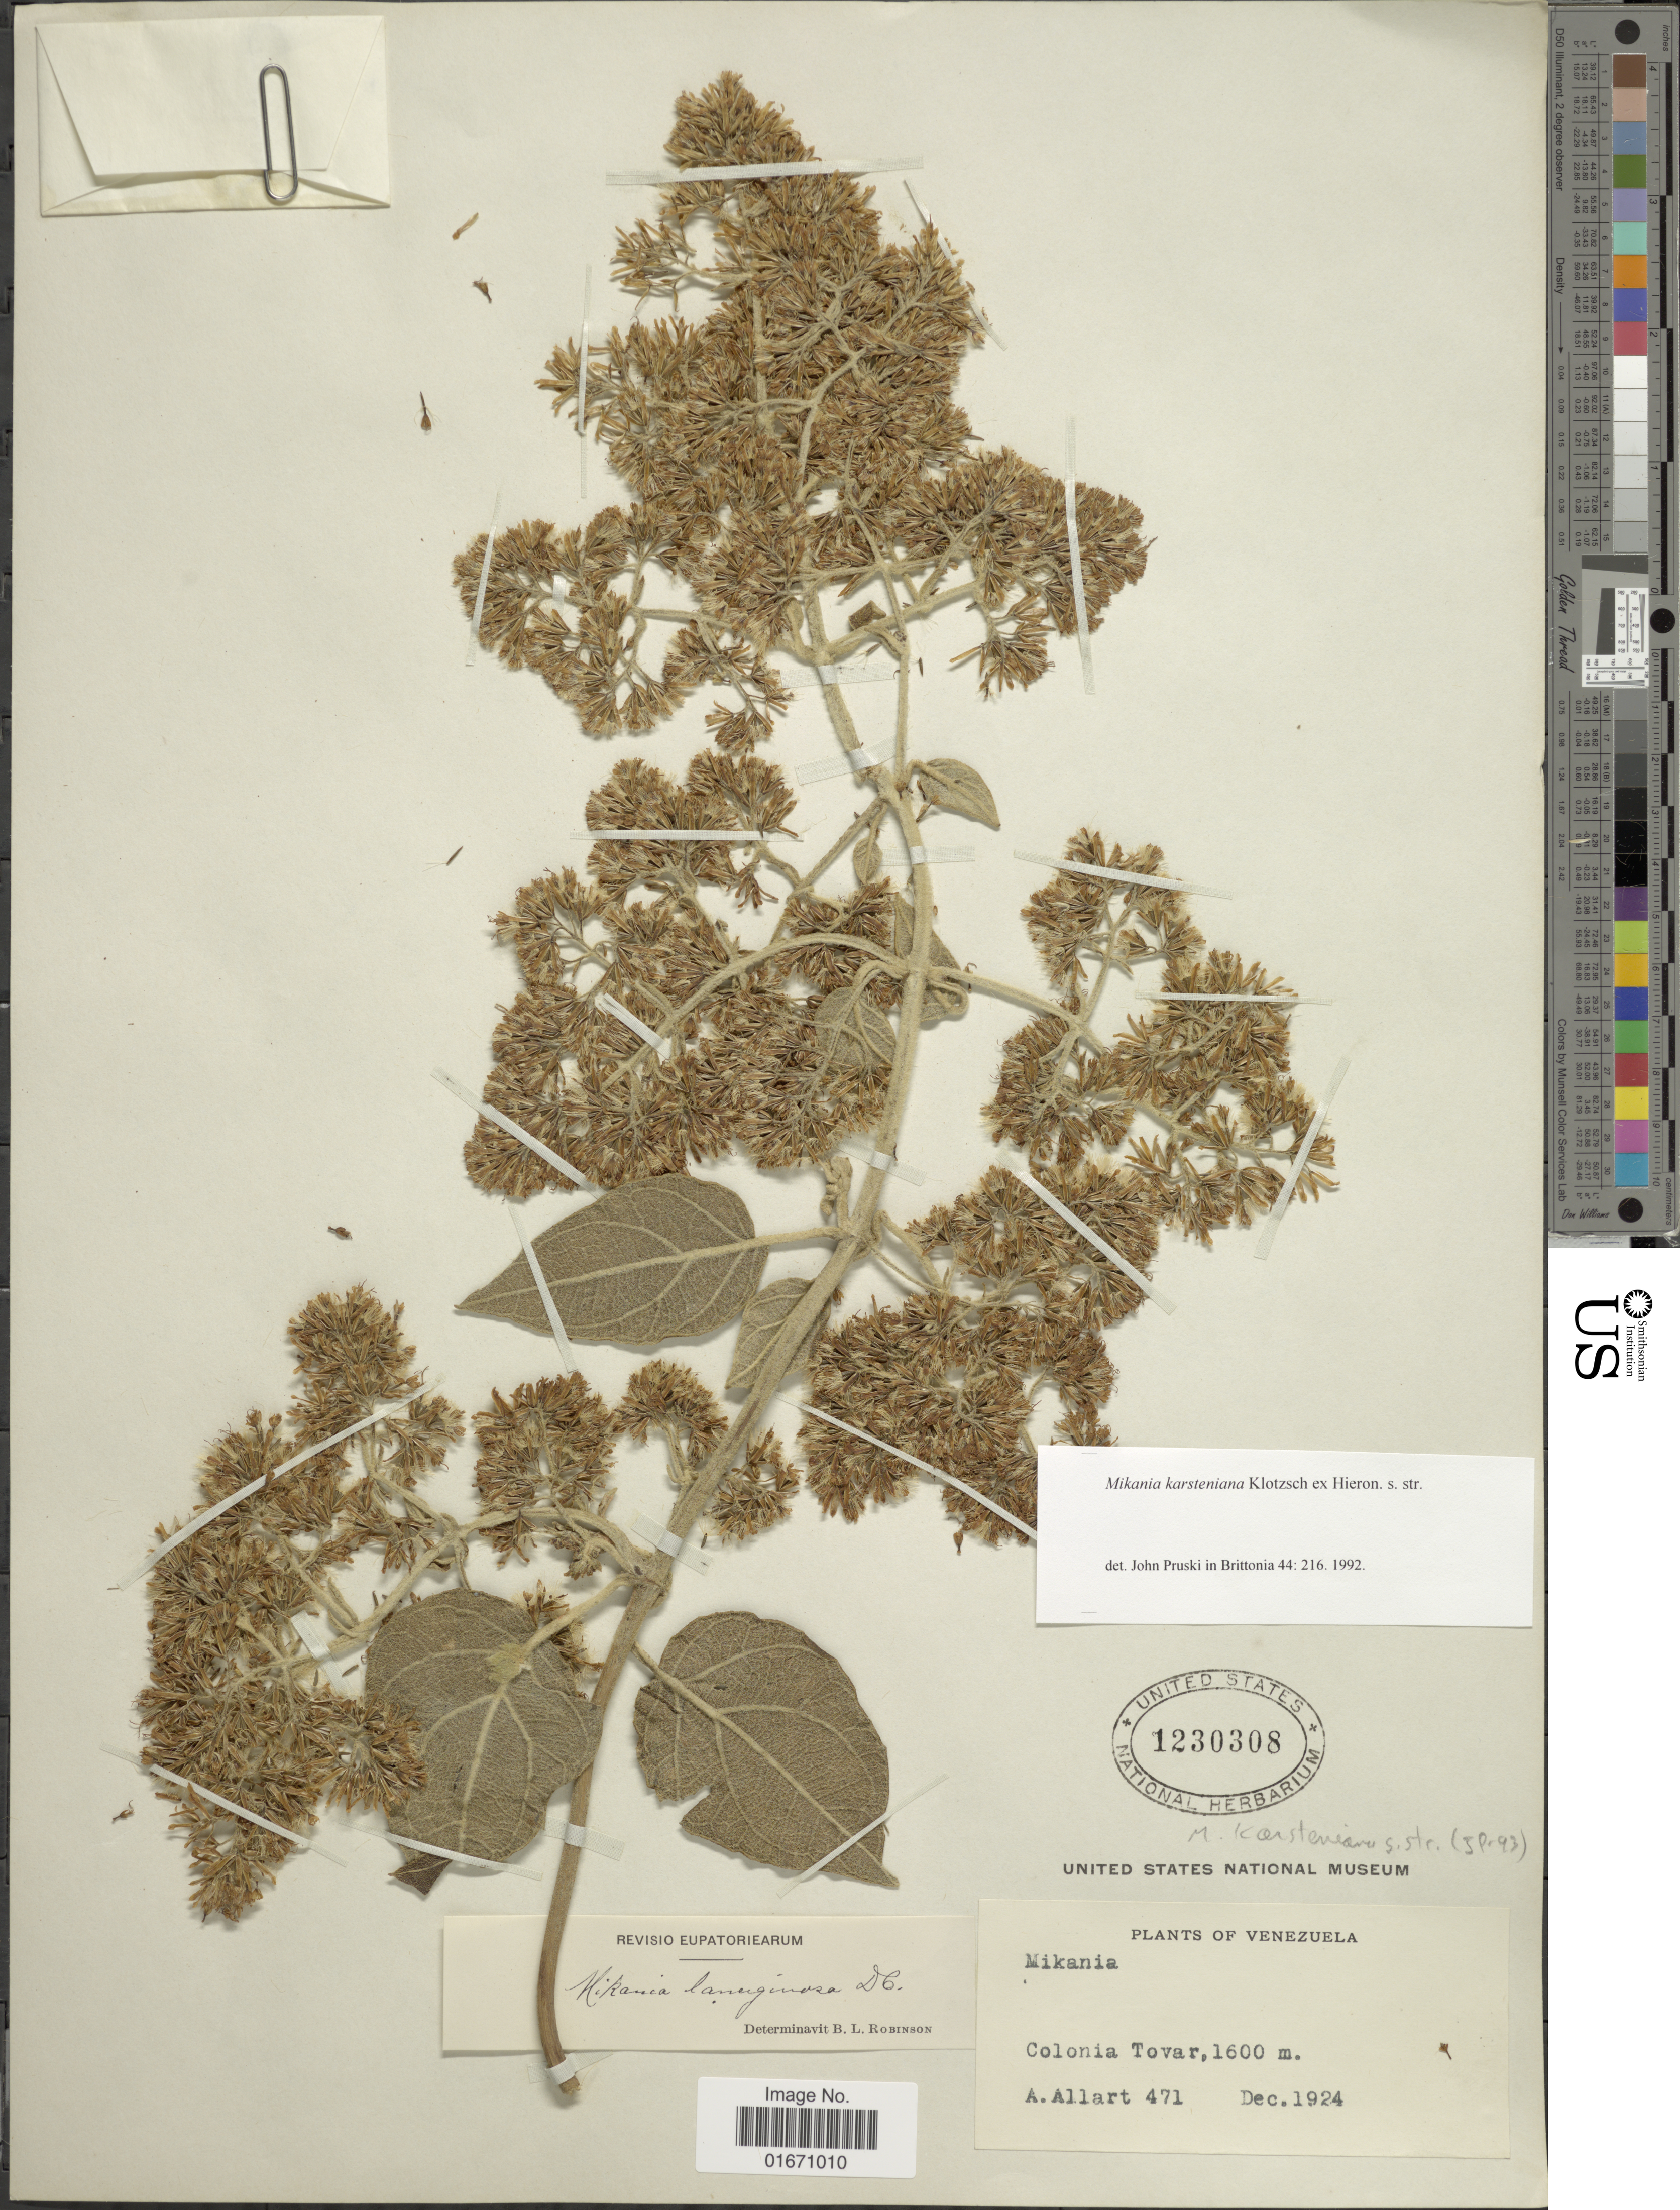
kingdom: Plantae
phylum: Tracheophyta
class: Magnoliopsida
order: Asterales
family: Asteraceae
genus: Mikania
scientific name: Mikania karsteniana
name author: Klotzsch ex Hieron.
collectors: A. Allart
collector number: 471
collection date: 1924-12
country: Venezuela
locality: Colonia Tovar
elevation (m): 1600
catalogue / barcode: US 1230308